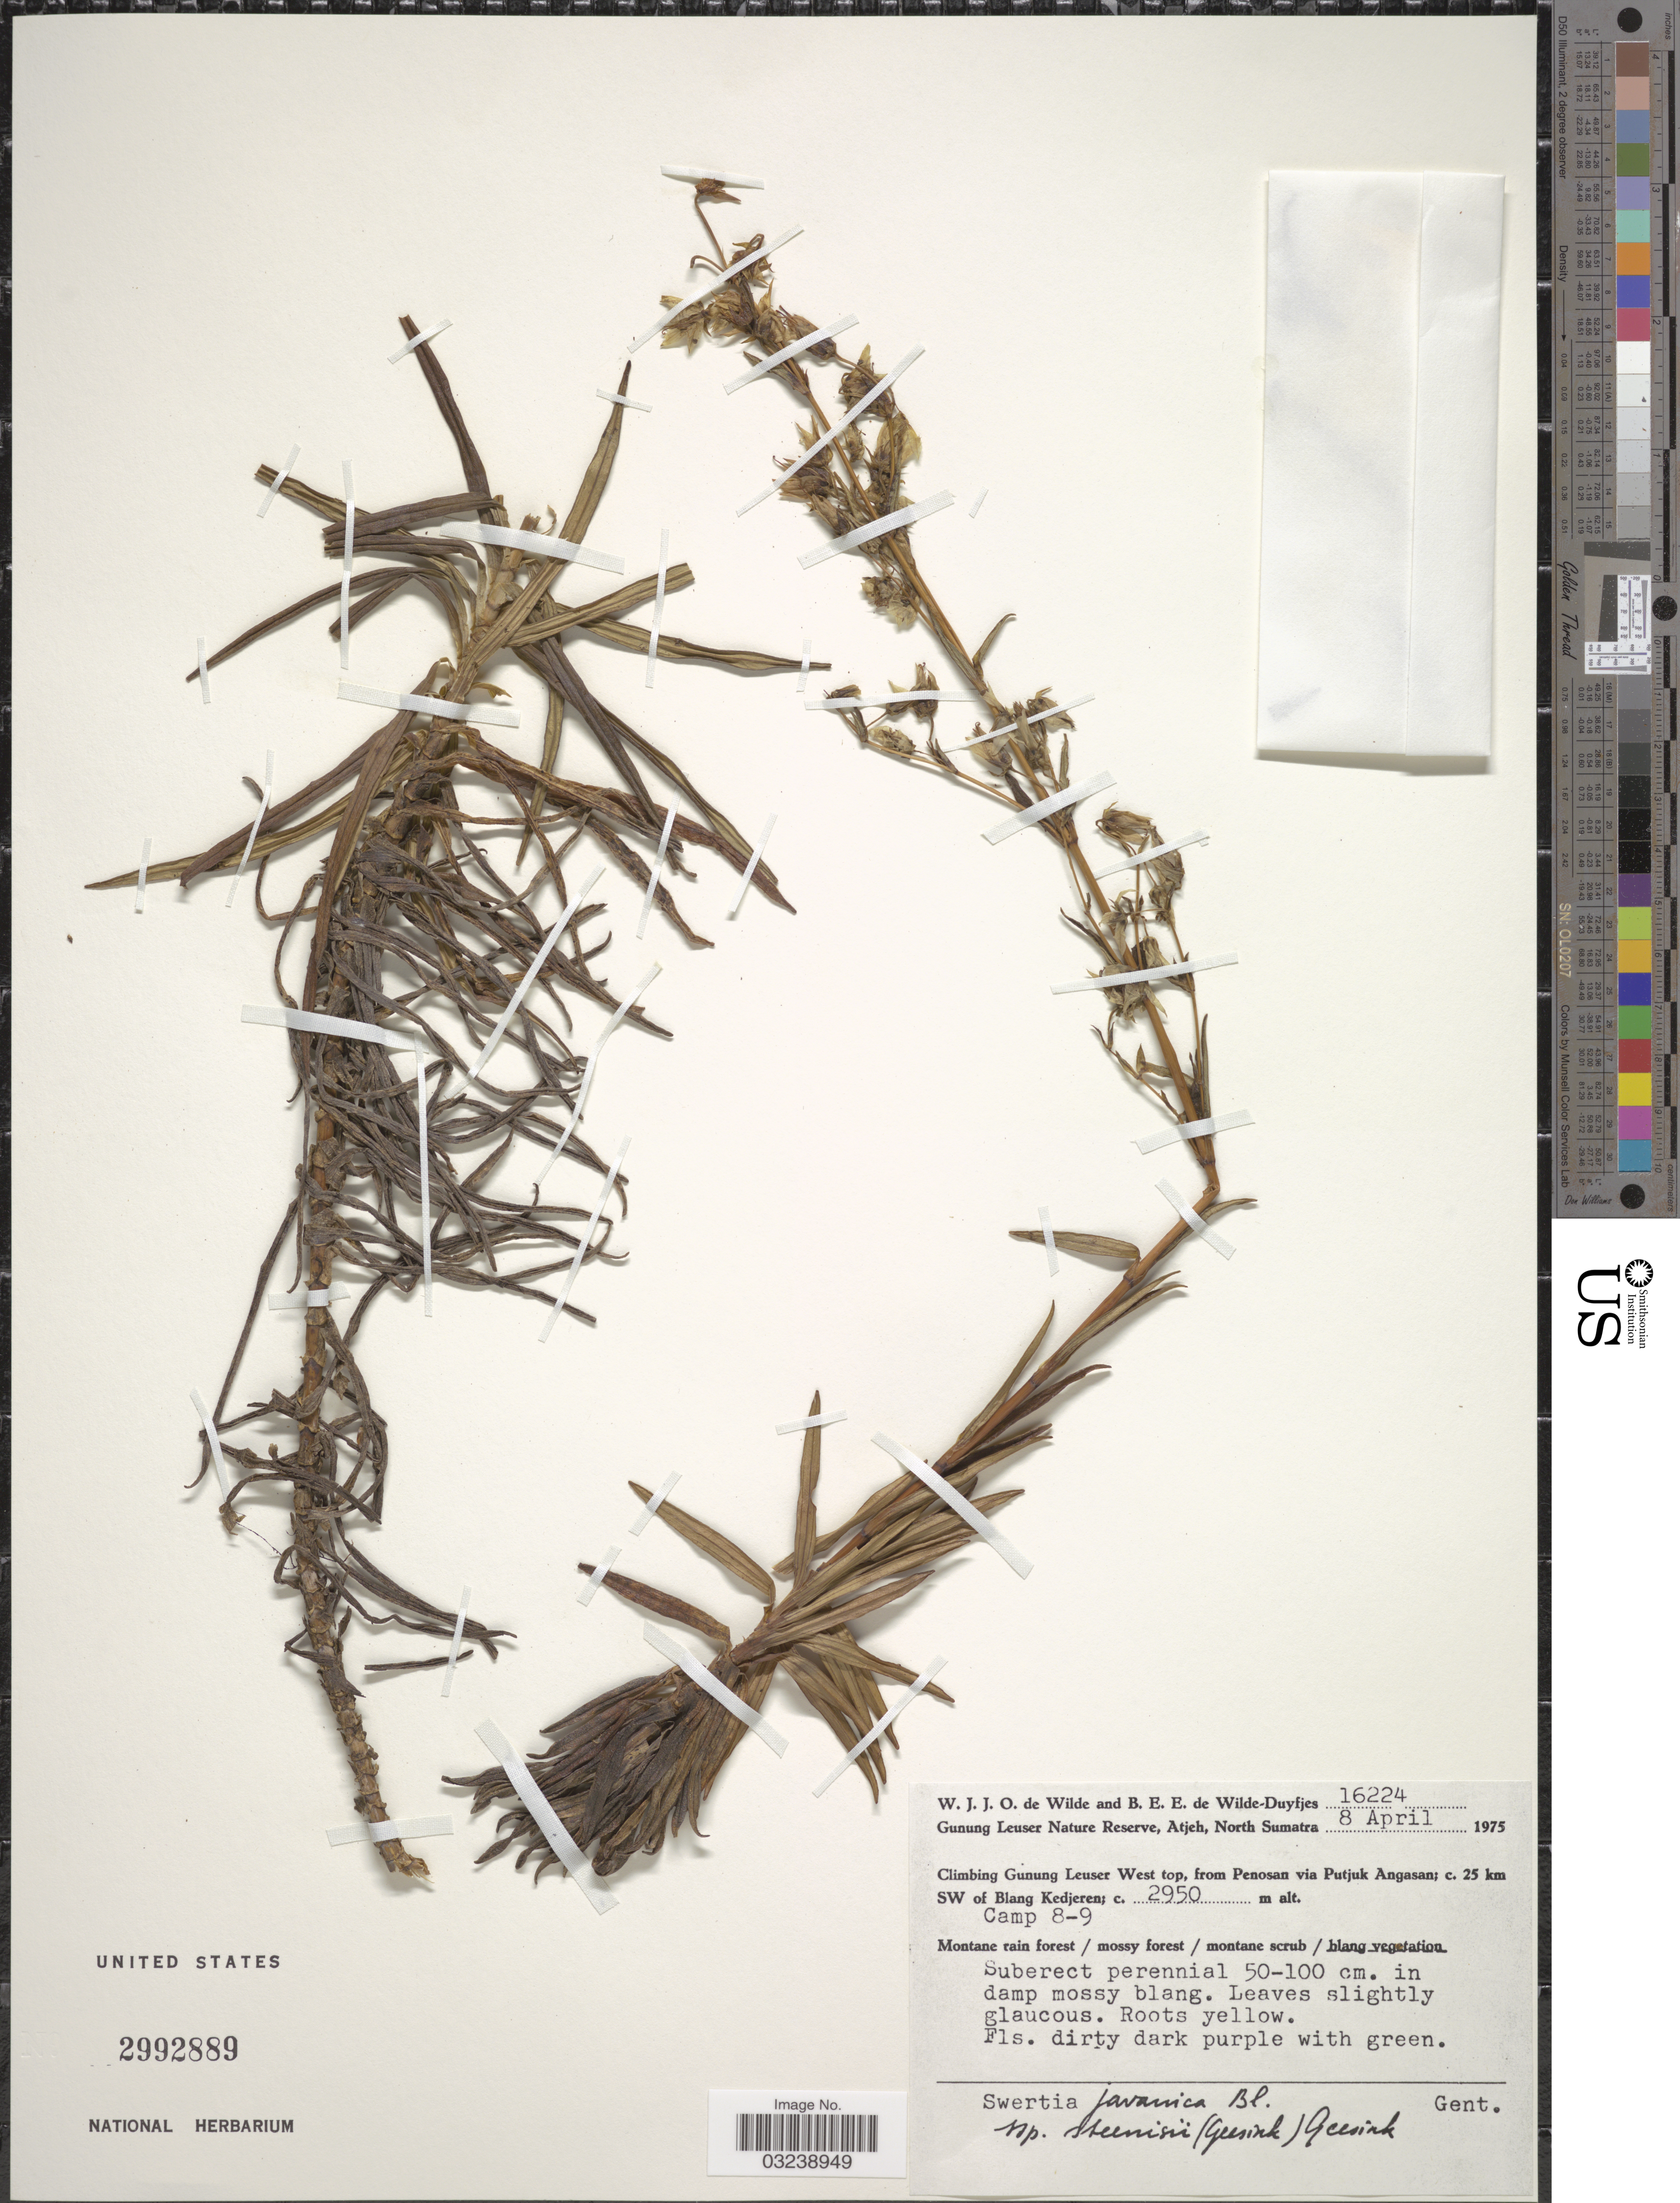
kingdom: Plantae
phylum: Tracheophyta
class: Magnoliopsida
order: Gentianales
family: Gentianaceae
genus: Swertia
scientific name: Swertia javanica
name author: Blume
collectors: W. J. de Wilde & B. E. de Wilde-Duyfjes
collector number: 16224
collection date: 1975-04-08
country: Indonesia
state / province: Sumatra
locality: Gunung Leuser Nature Reserve, Atjeh, North Sumatra. Climbing Gunung Leuser West top, from Penosan via Putjuk Angasan; c. 25 km SW of Blang Kedjeren. Camp 8-9.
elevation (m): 2950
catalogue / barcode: US 2992889